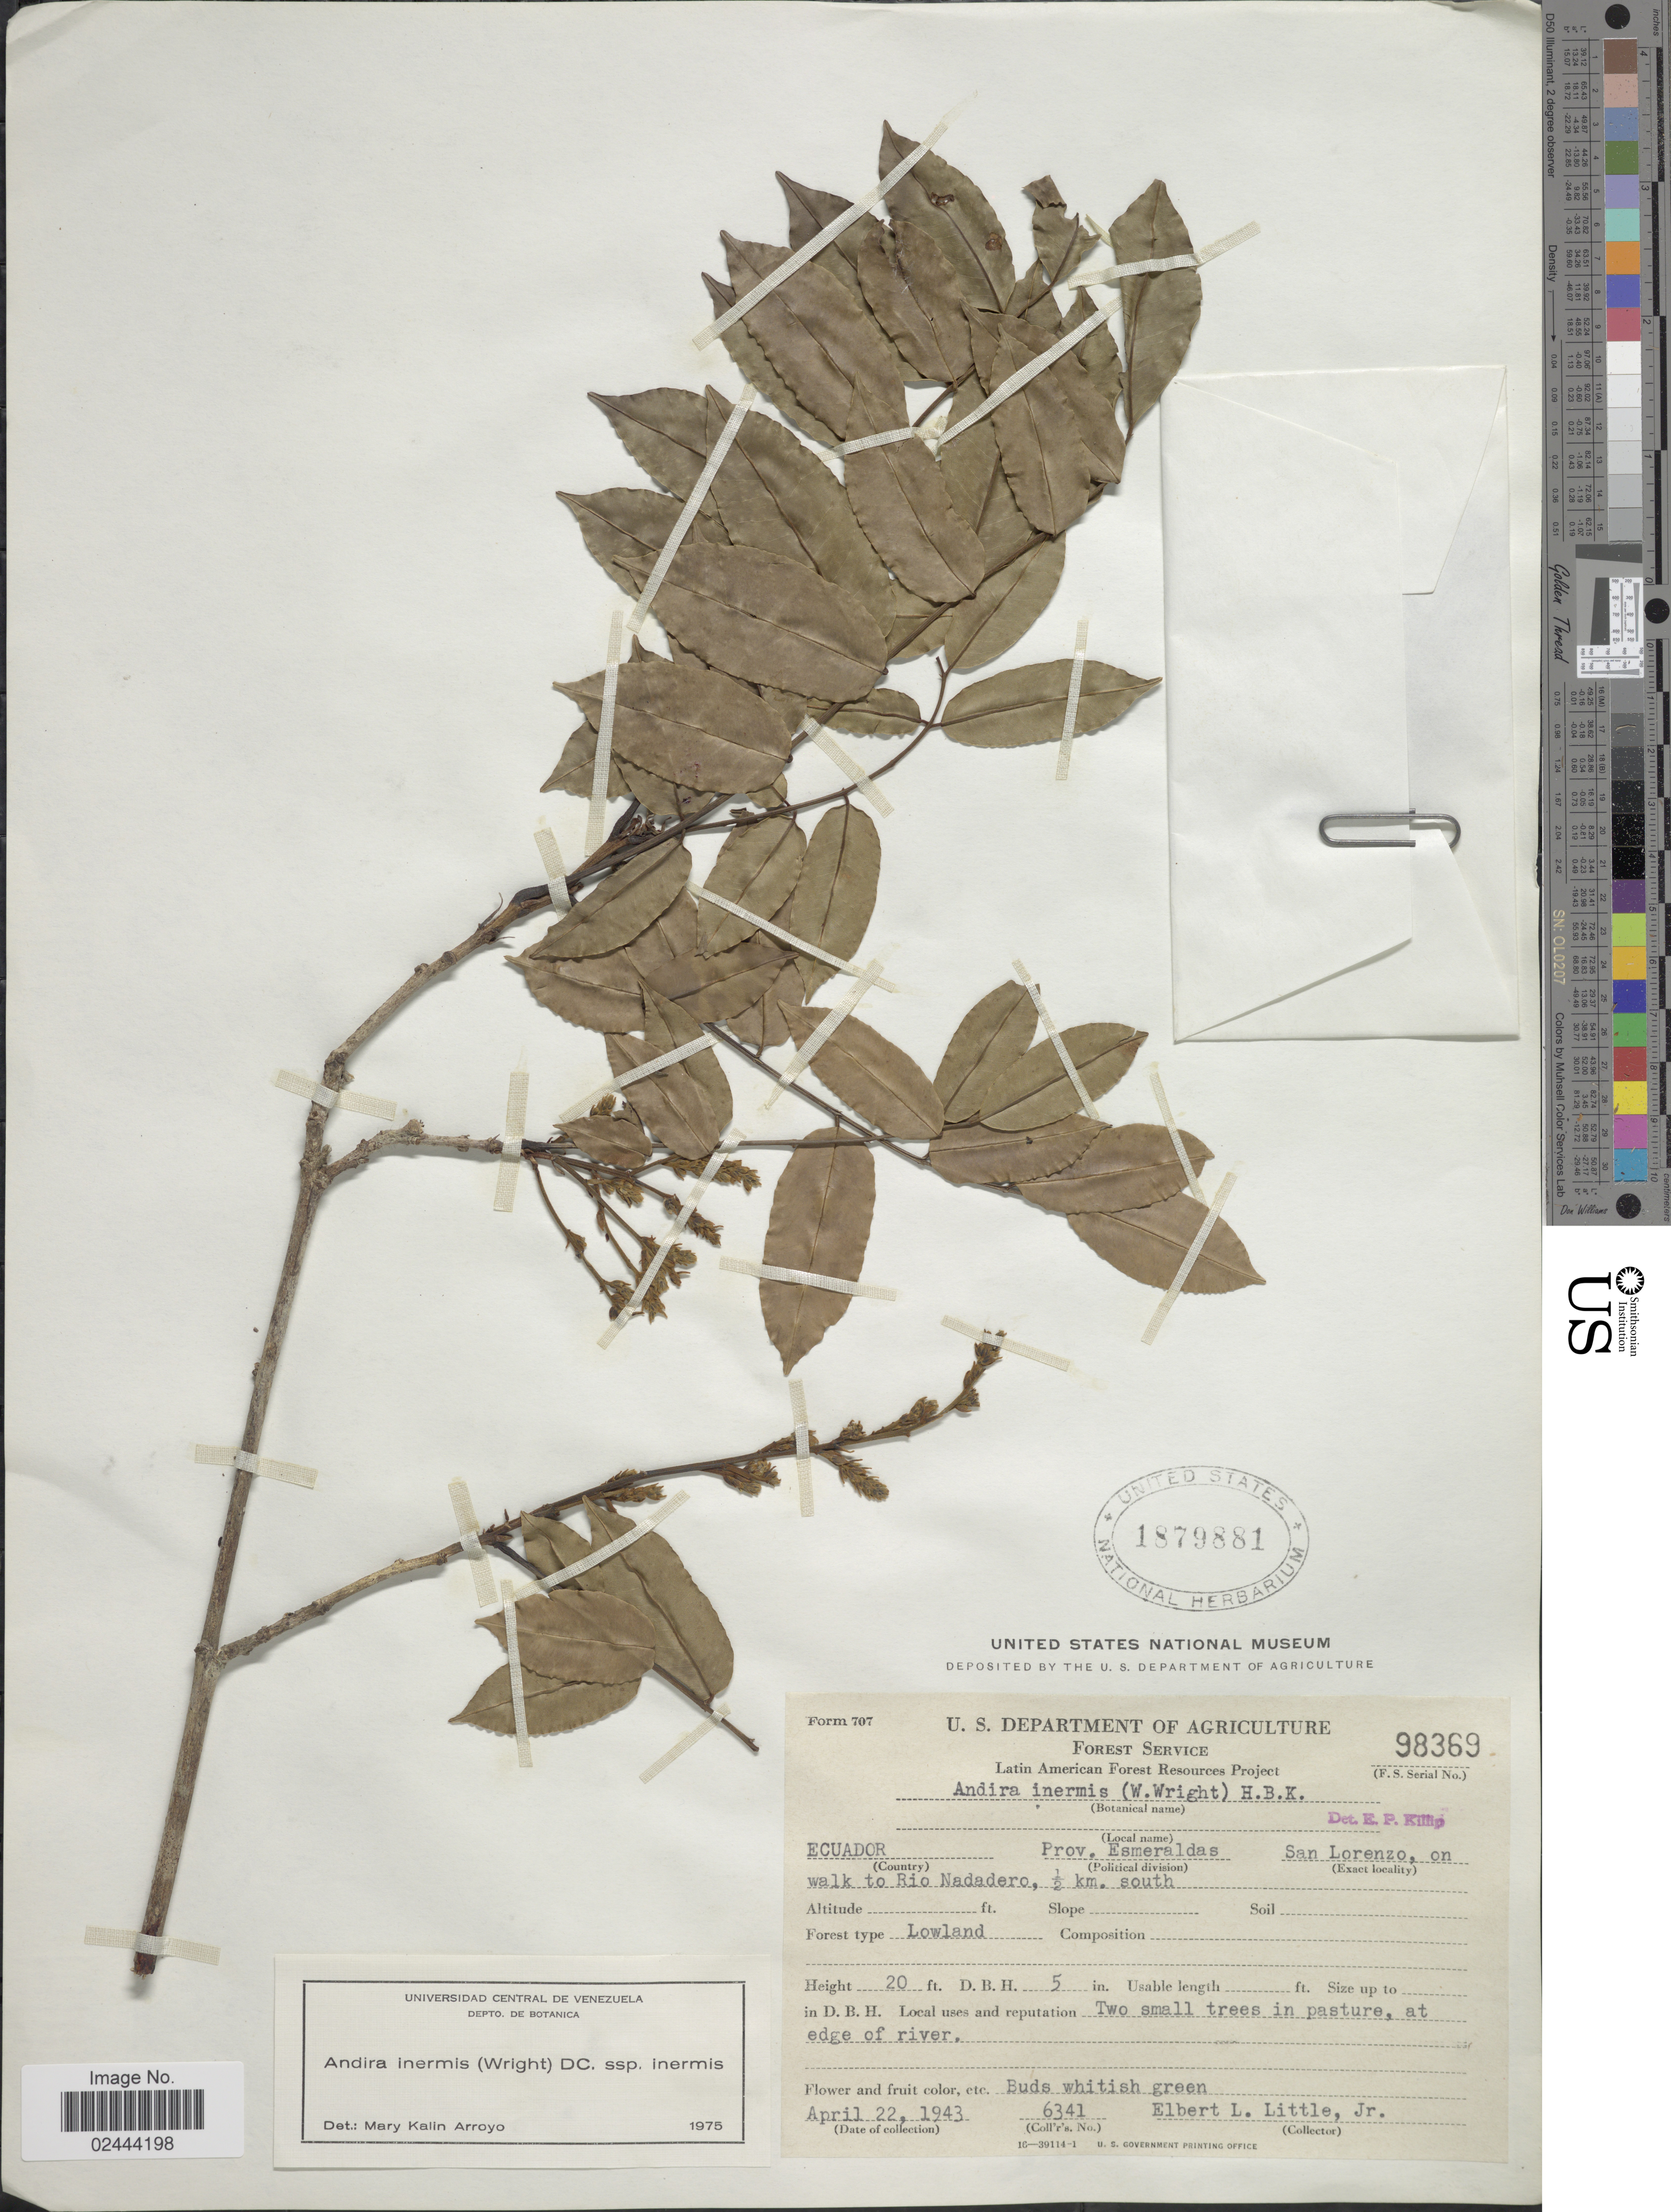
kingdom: Plantae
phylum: Tracheophyta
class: Magnoliopsida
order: Fabales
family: Fabaceae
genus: Andira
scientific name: Andira inermis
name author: (W. Wright) Kunth ex DC.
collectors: E. L. Little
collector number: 6341/98369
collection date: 1943-04-22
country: Ecuador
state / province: Esmeraldas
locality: San Lorenzo, on walk to Rio Nadadero, 1/2 km. south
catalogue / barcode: US 1879881